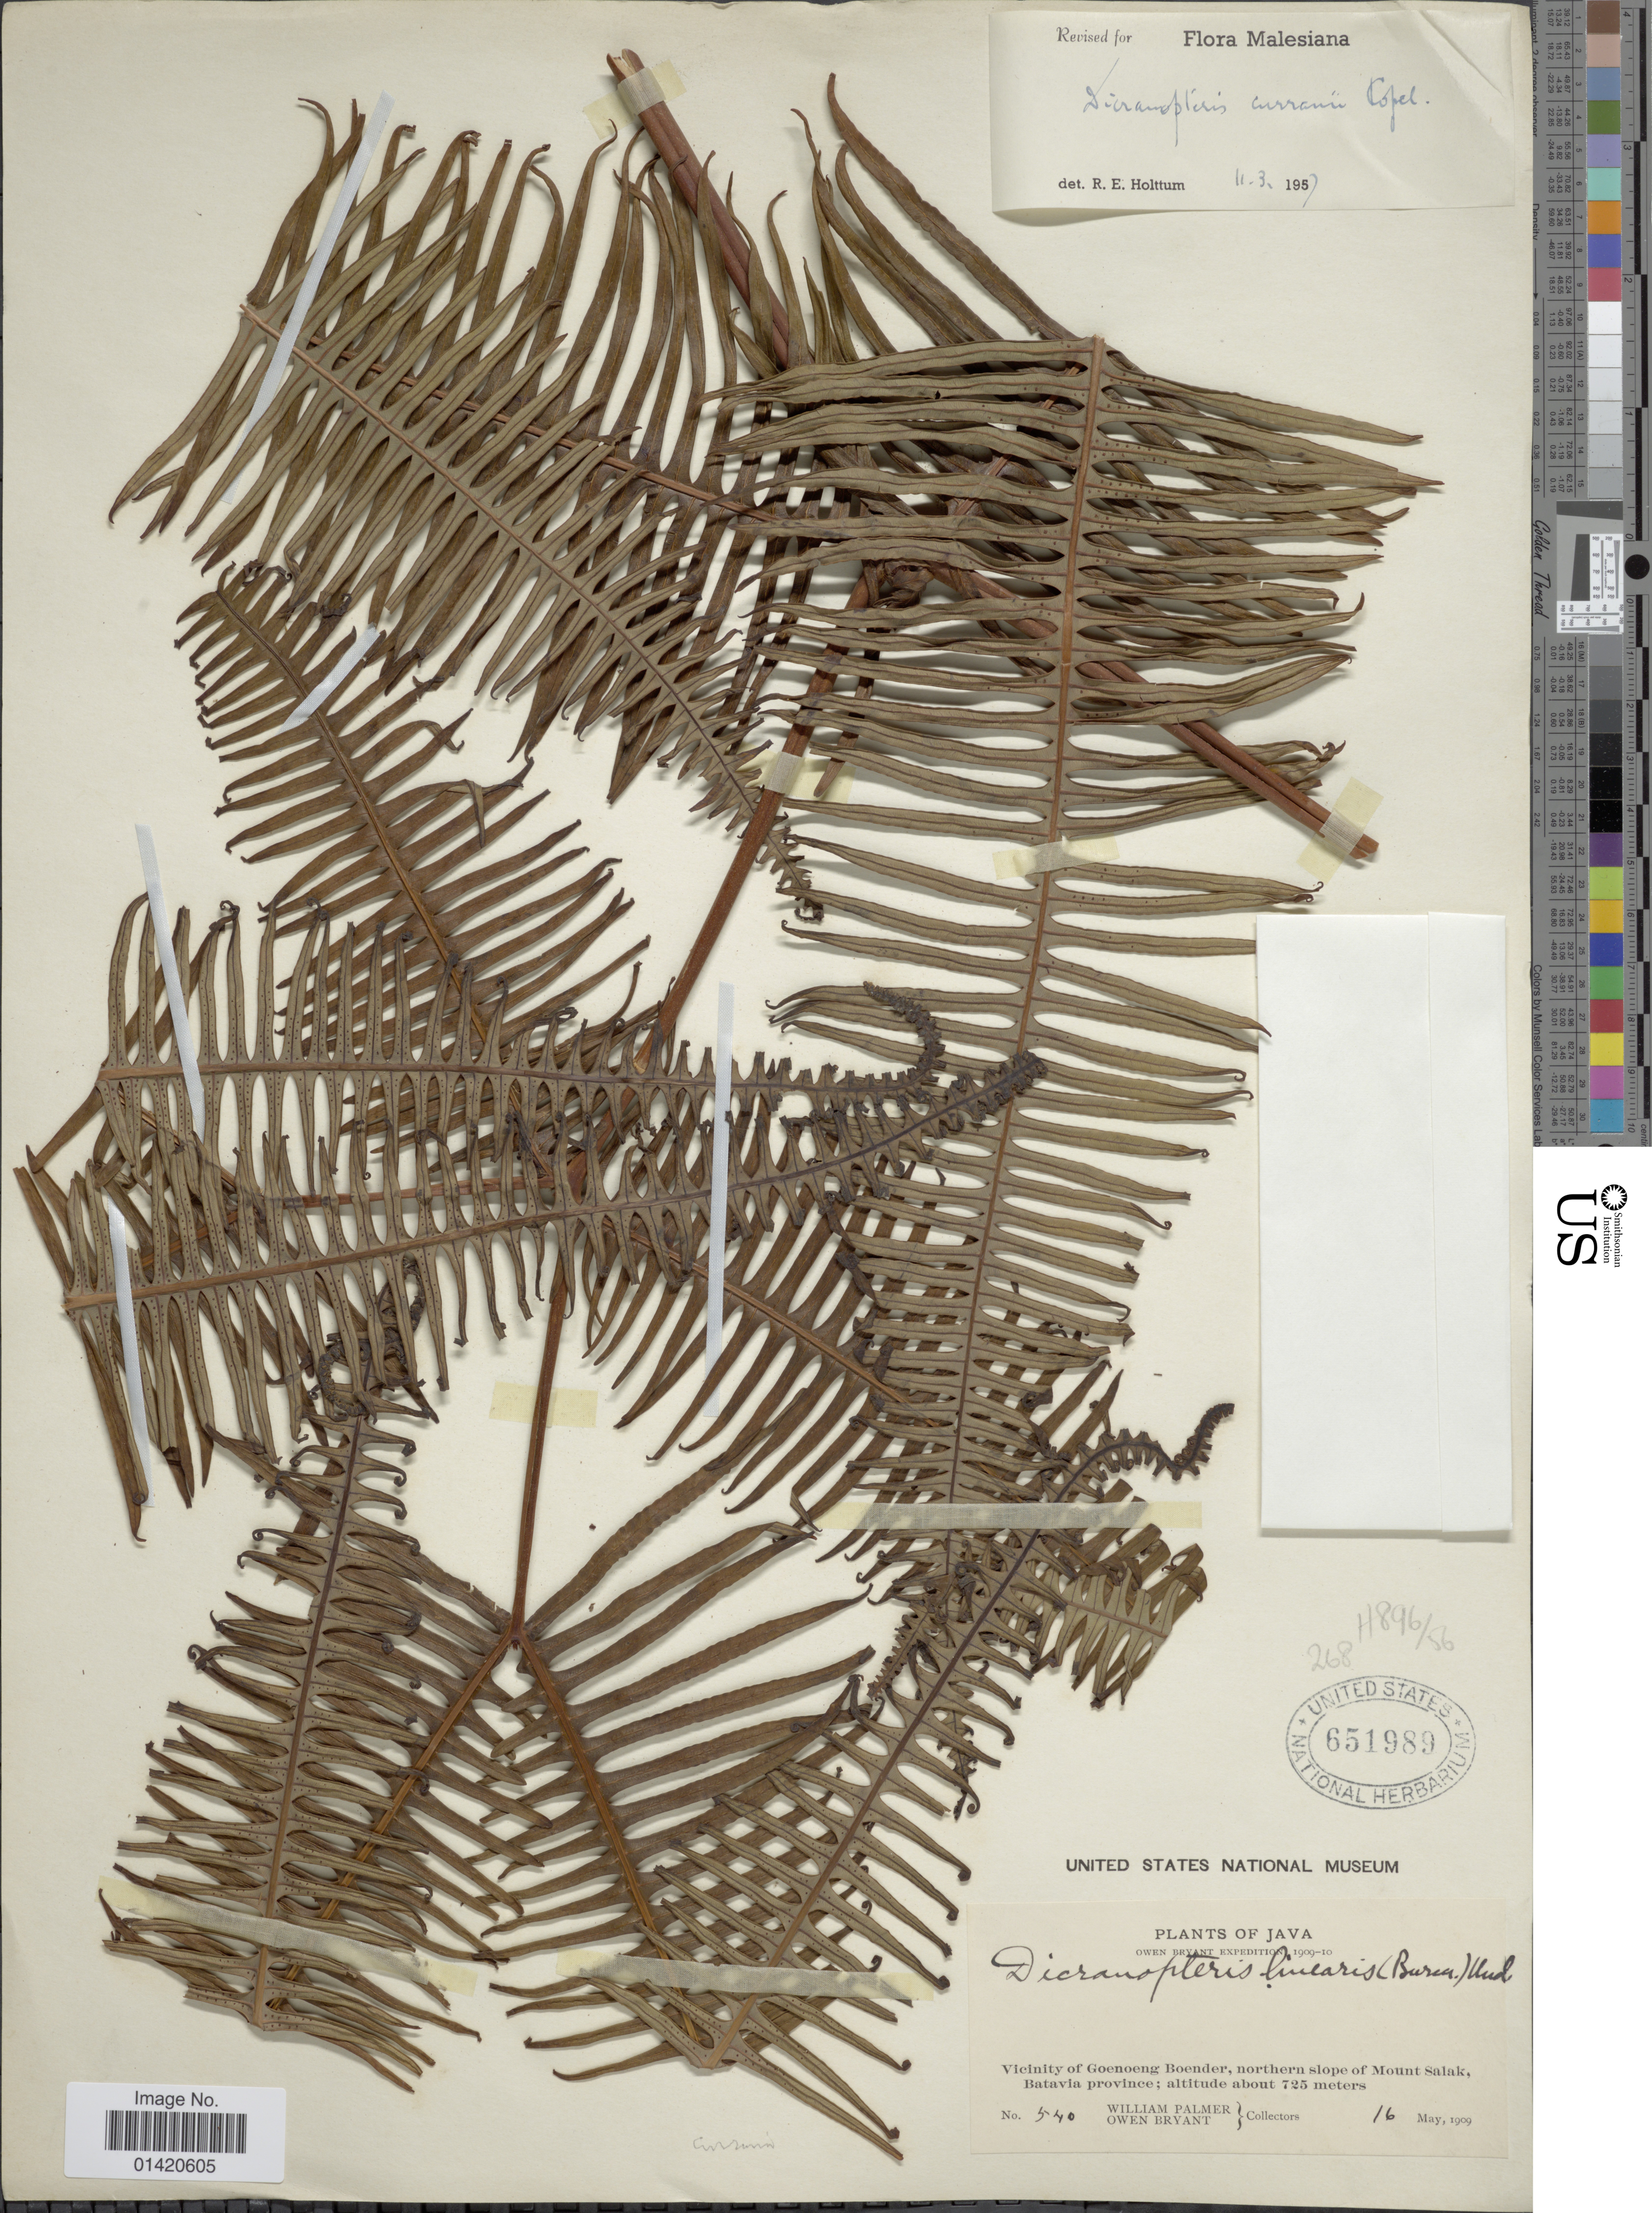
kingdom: Plantae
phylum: Tracheophyta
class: Polypodiopsida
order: Gleicheniales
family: Gleicheniaceae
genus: Dicranopteris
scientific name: Dicranopteris curranii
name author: Copel.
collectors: W. Palmer & O. Bryant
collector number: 540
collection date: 1909-05-16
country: Indonesia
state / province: Java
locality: Vicinity of Goenoeng Boender, northern slope of Mount Salak, Batavia Province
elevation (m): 725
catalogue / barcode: US 651989